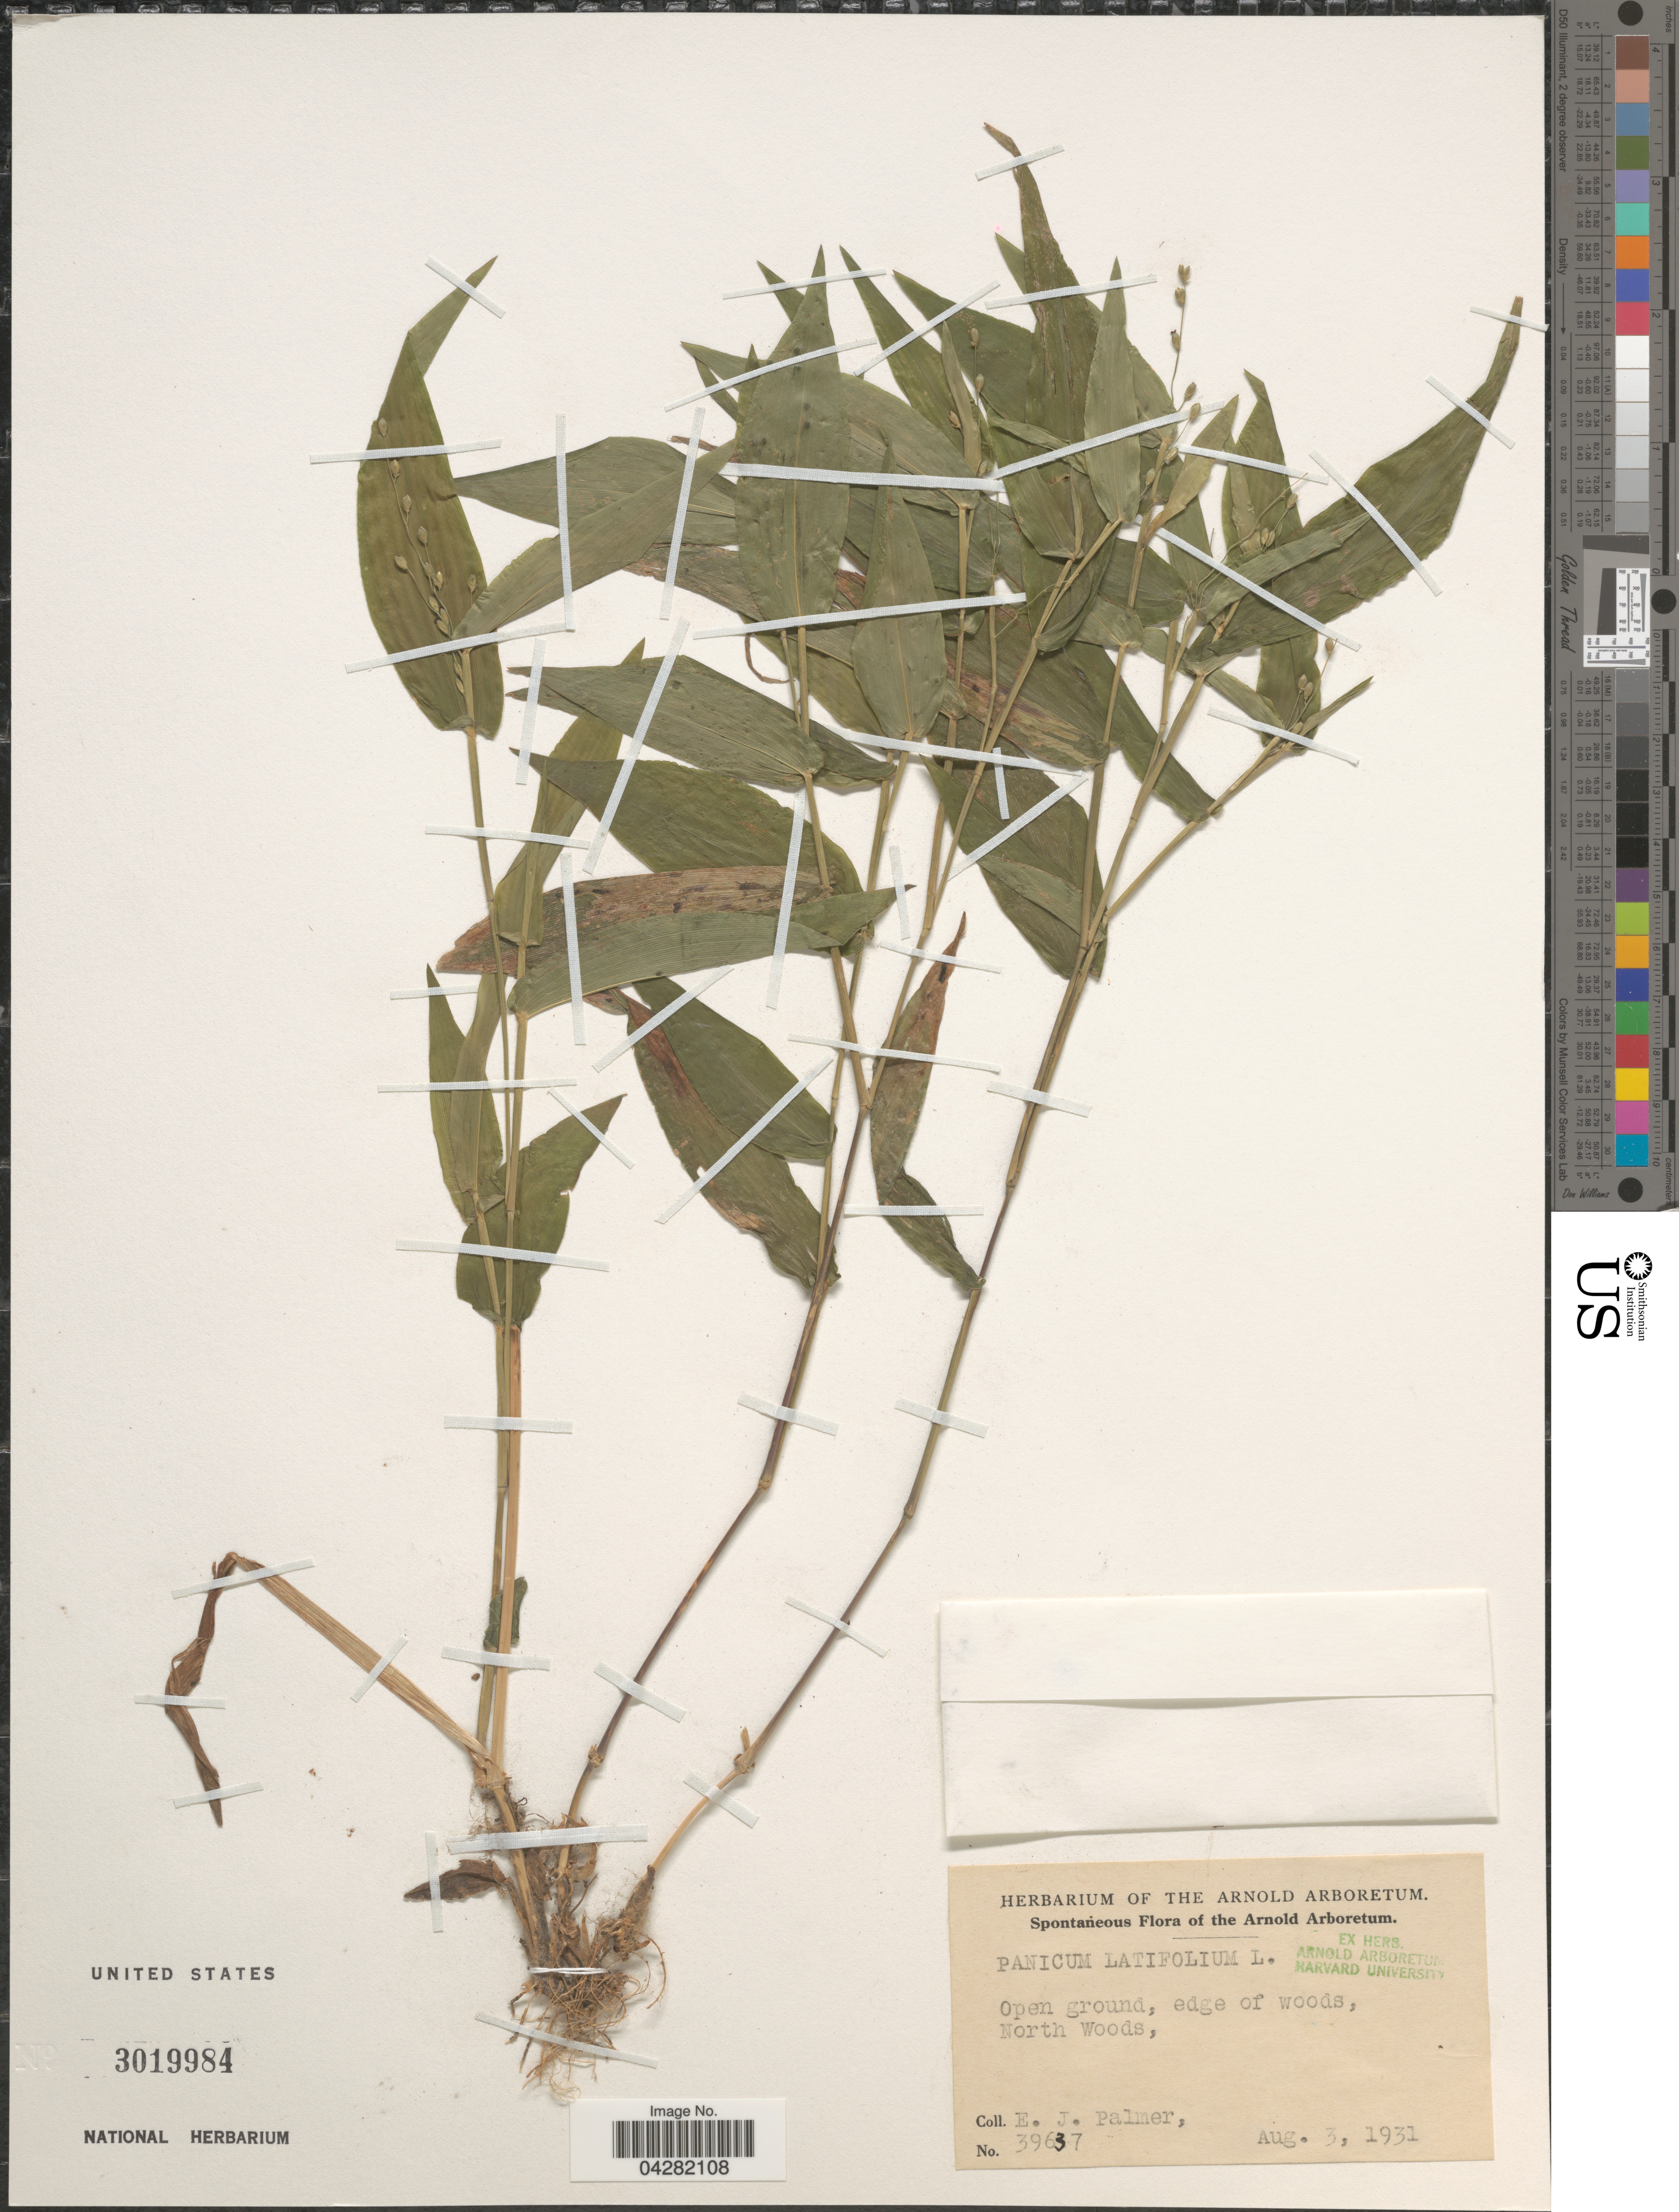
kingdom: Plantae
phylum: Tracheophyta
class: Liliopsida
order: Poales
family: Poaceae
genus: Dichanthelium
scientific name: Dichanthelium latifolium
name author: (L.) Harvill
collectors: E. J. Palmer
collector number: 39637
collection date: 1931-08-03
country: United States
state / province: Massachusetts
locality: The Arnold Arboretum. North Woods.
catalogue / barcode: US 3019984